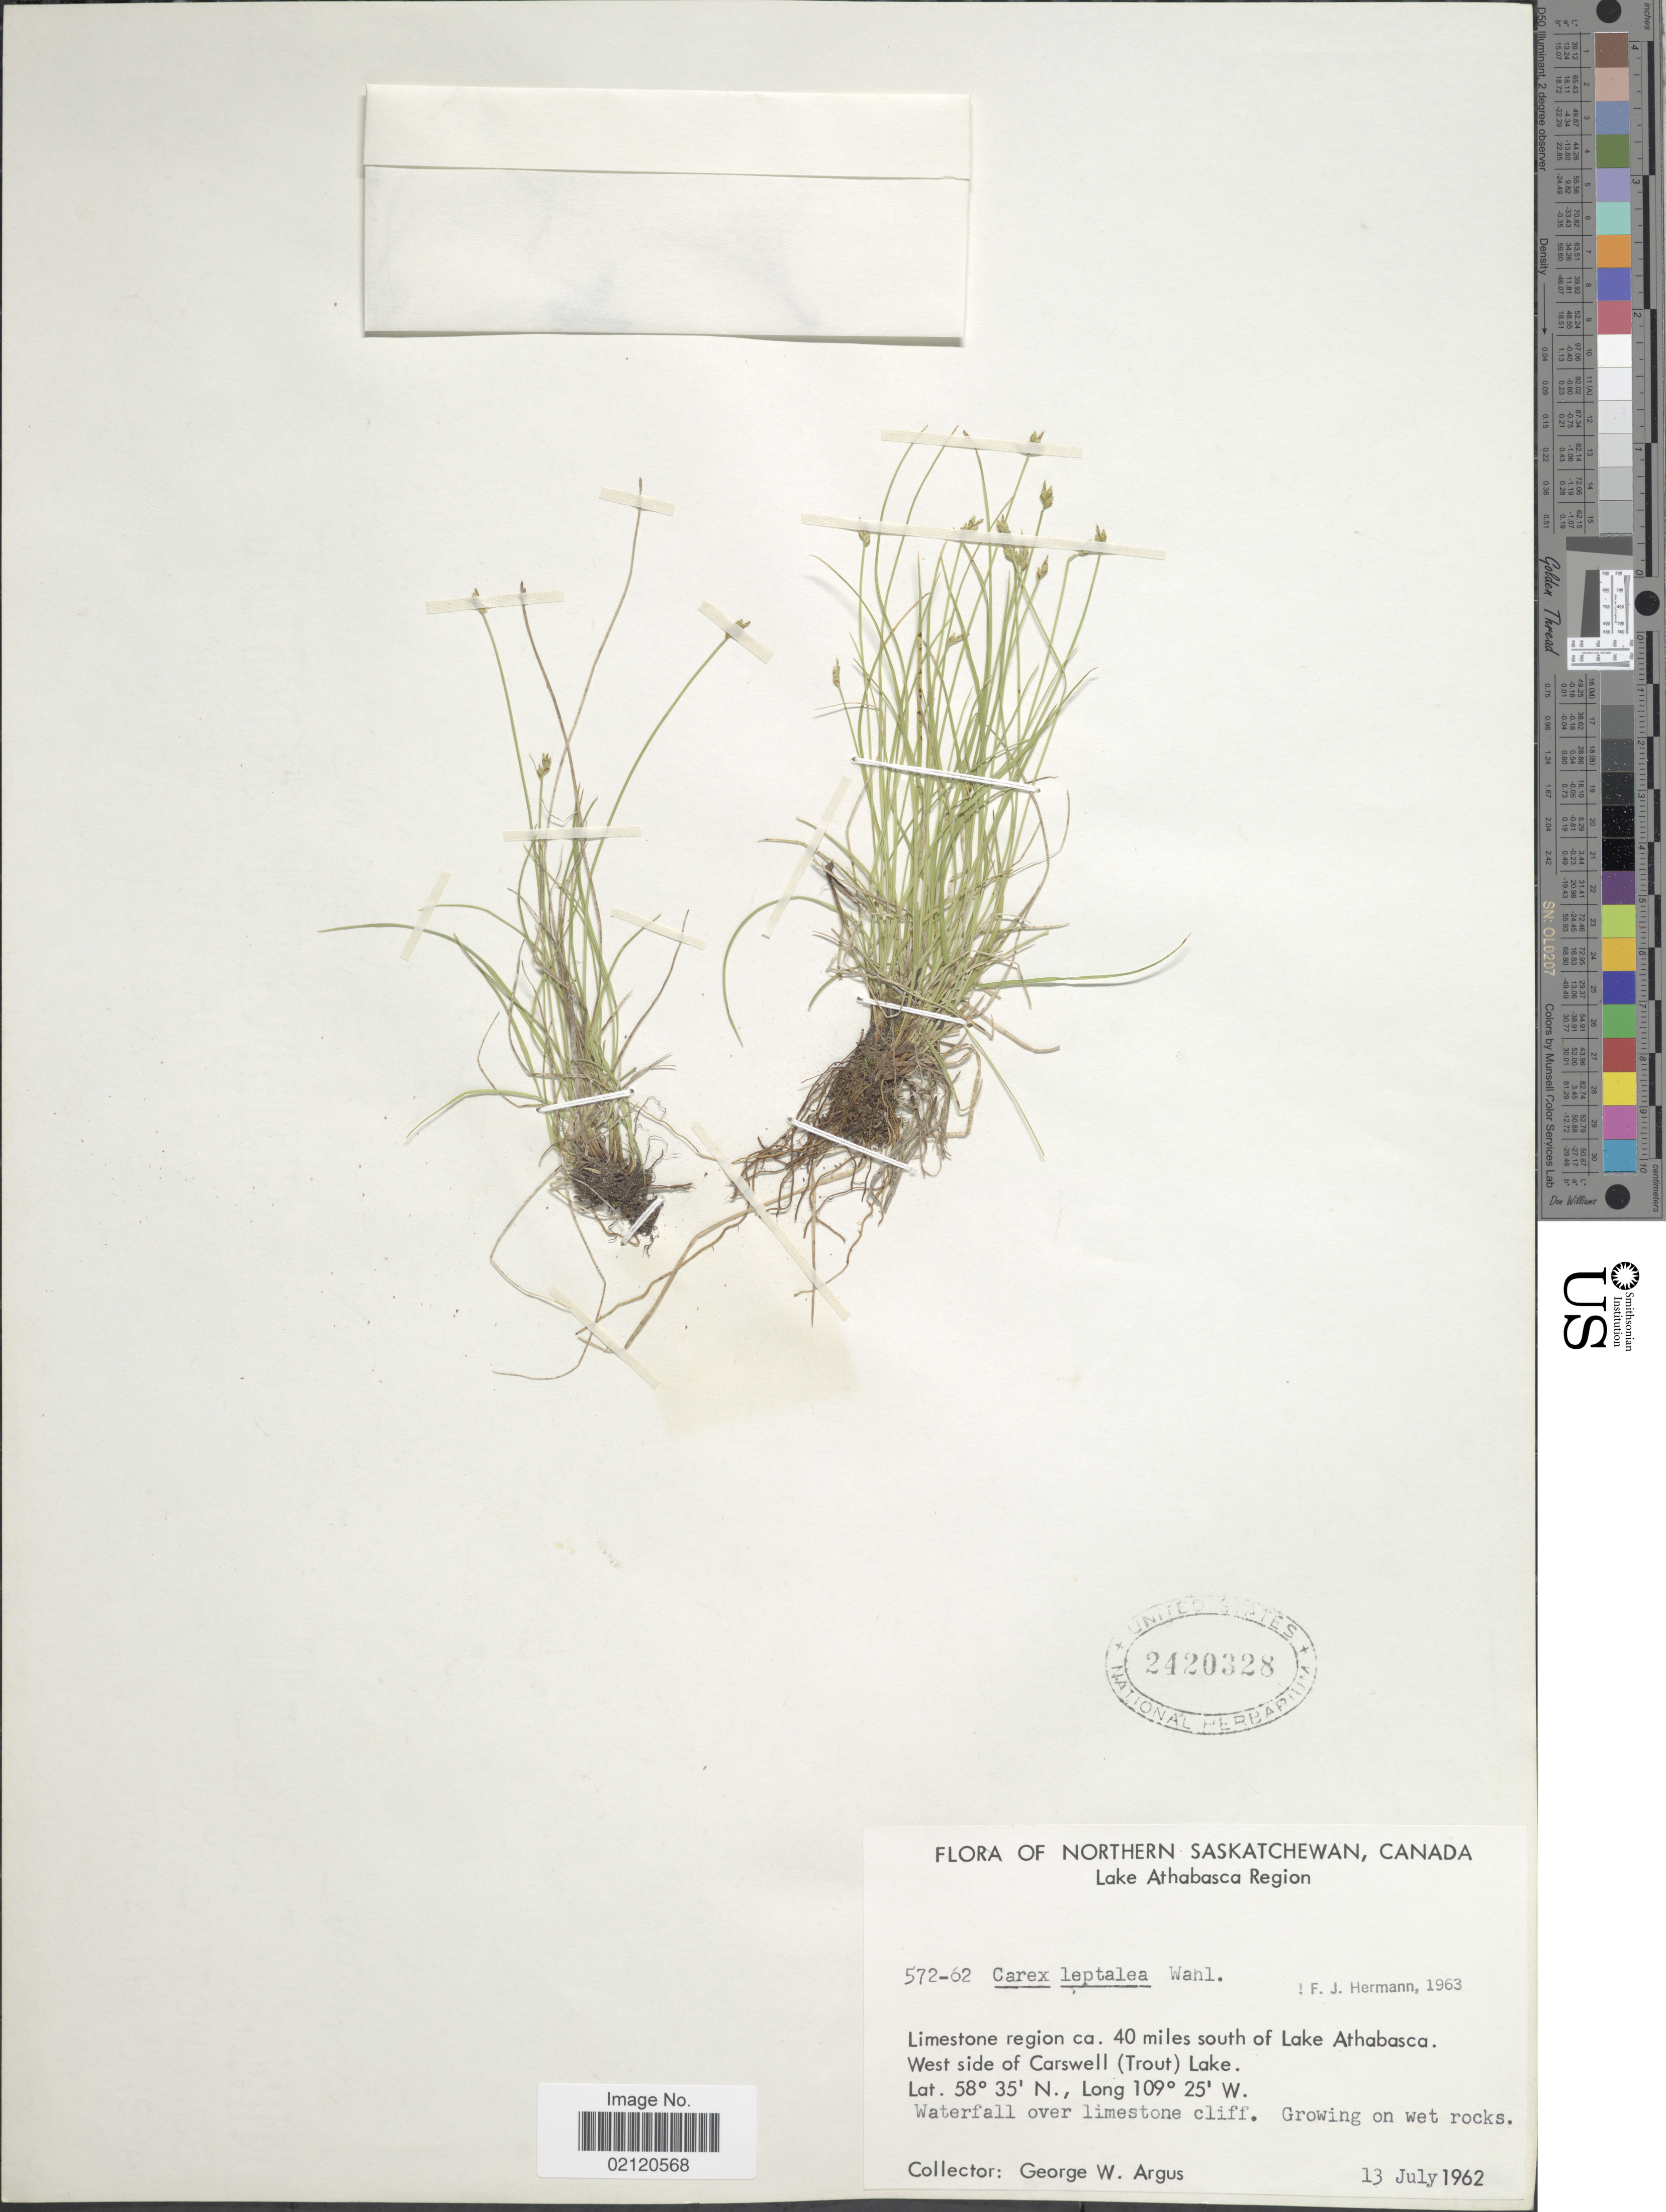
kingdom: Plantae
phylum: Tracheophyta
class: Liliopsida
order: Poales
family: Cyperaceae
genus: Carex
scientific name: Carex leptalea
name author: Wahlenb.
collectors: G. W. Argus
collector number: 572-62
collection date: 1962-07-13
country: Canada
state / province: Saskatchewan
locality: Northern Saskatchewan, Lake Athabsca Region, Limestone region ca. 40 miles south of Lake Athabasca. West side of Carswell (Trout) Lake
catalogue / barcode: US 2420328